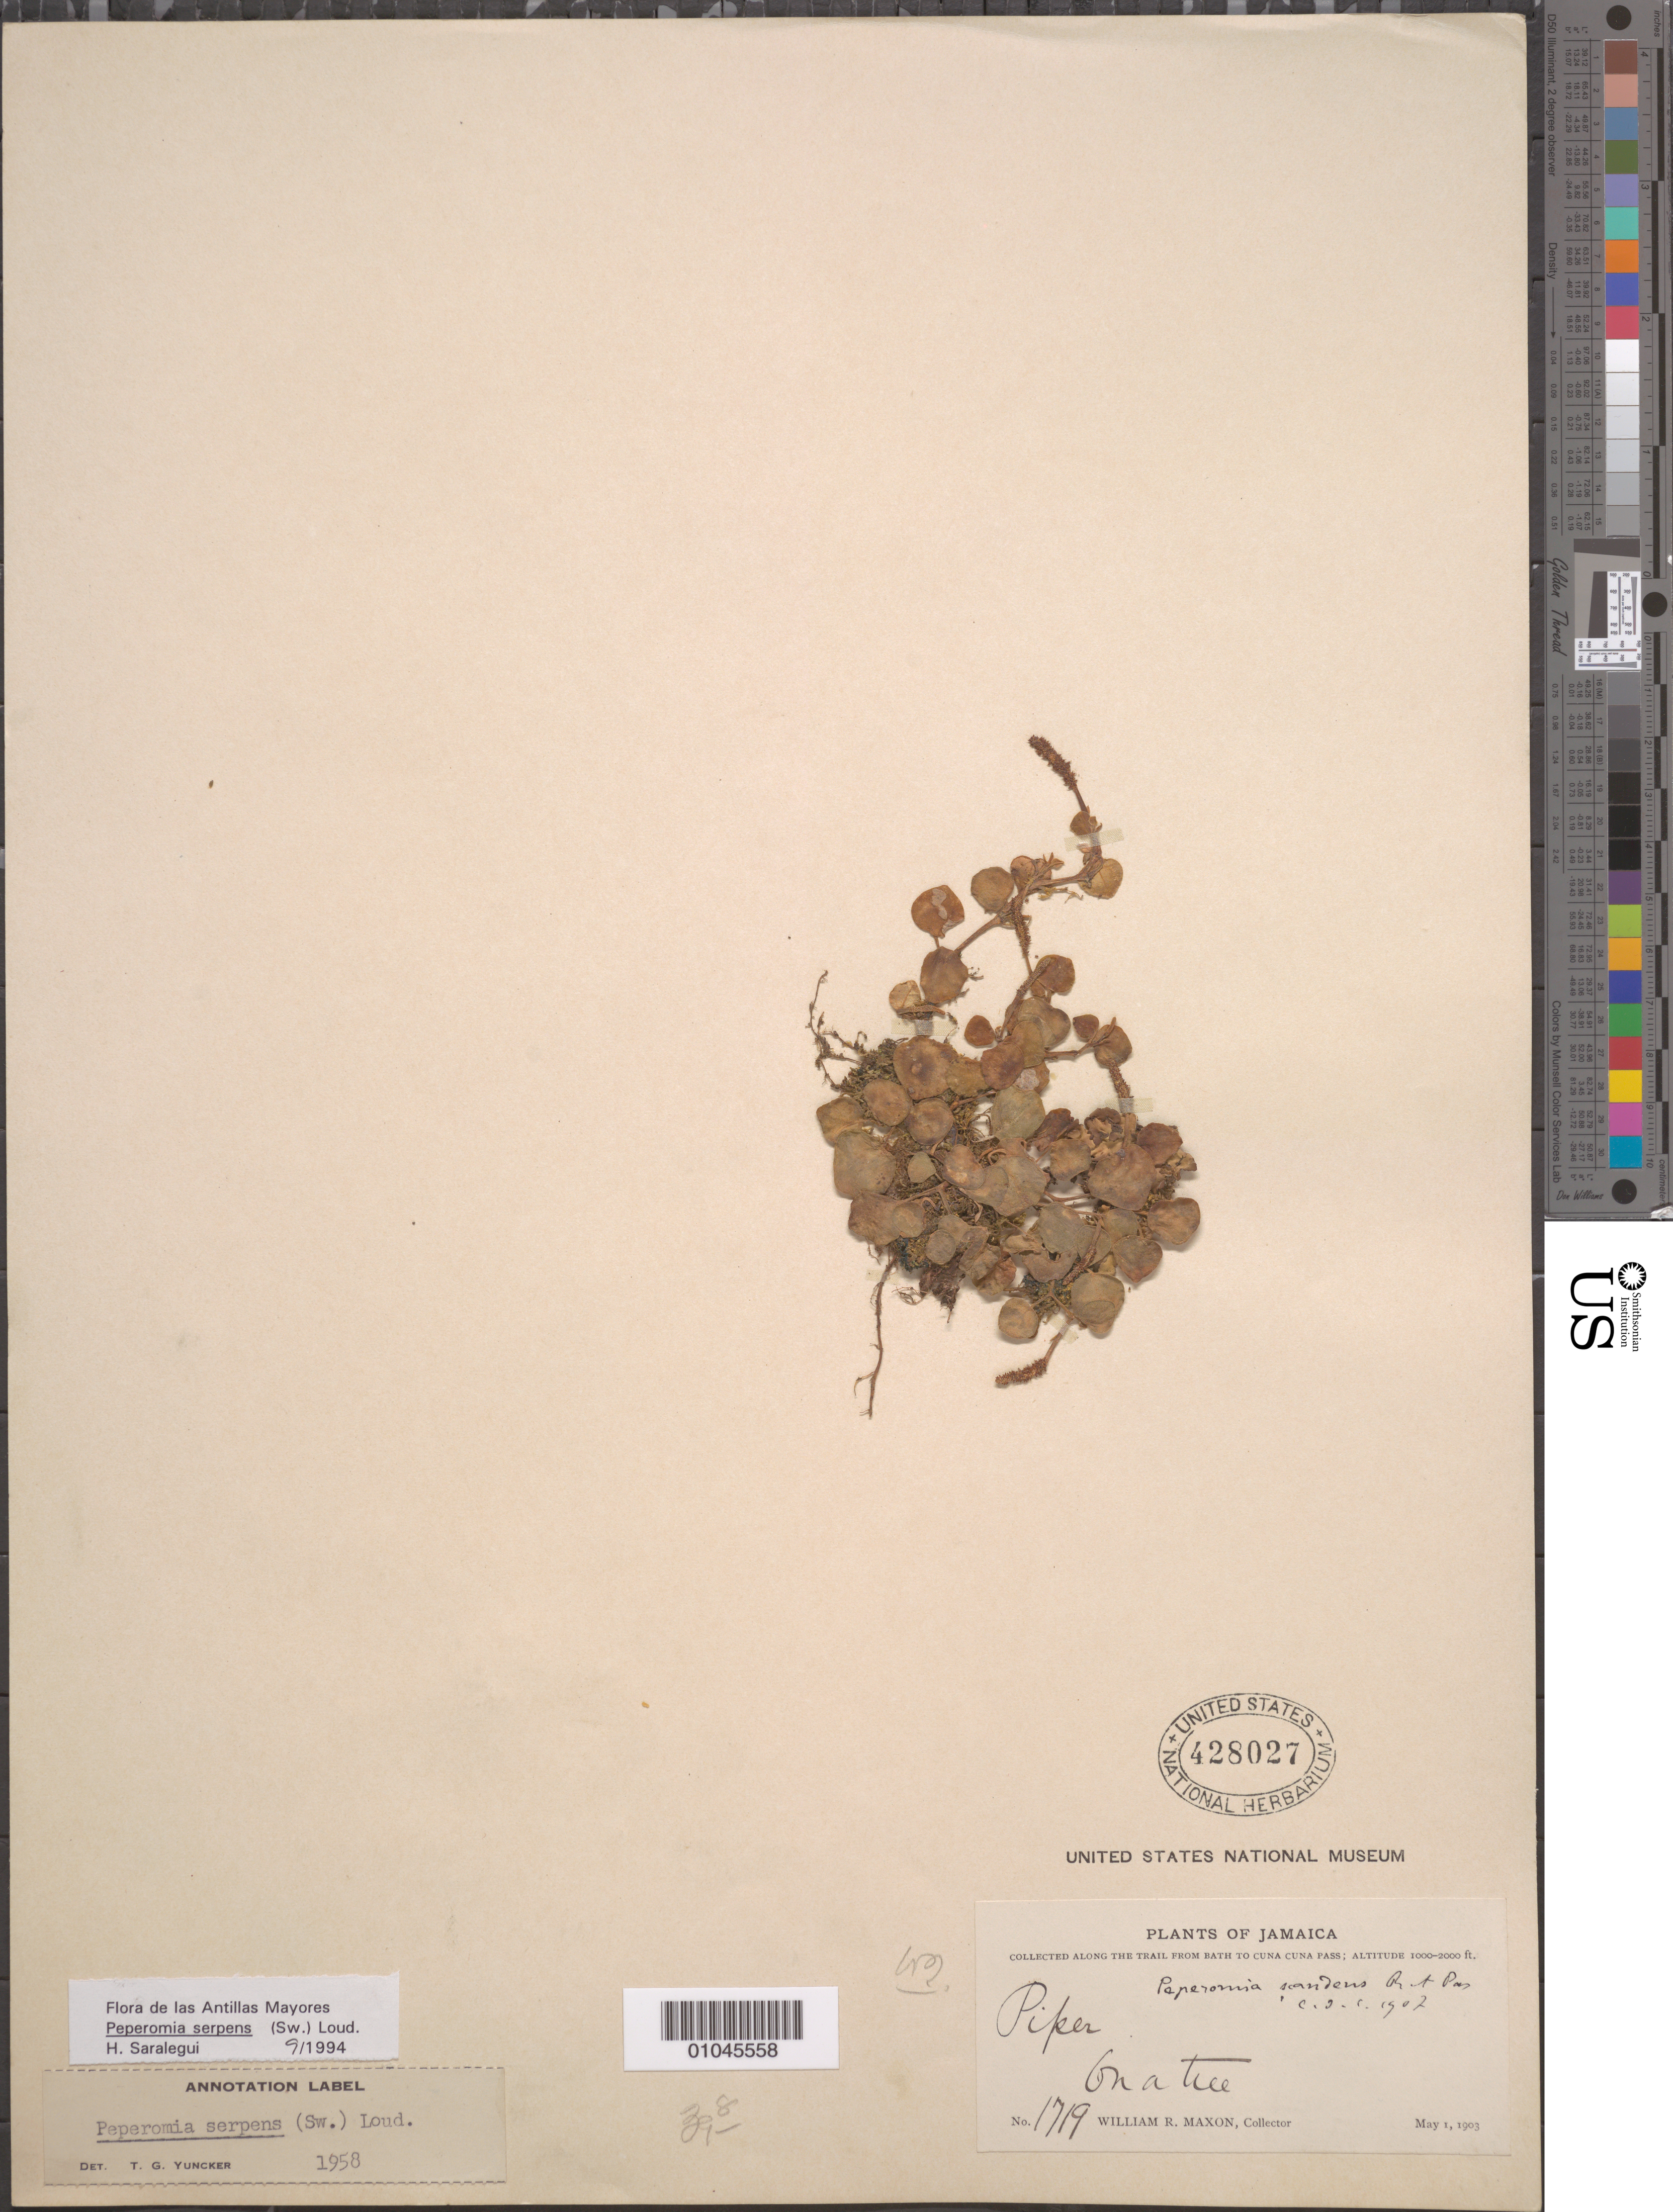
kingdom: Plantae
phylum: Tracheophyta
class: Magnoliopsida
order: Piperales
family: Piperaceae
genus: Peperomia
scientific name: Peperomia serpens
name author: (Sw.) Loudon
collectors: W. R. Maxon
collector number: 1719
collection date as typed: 01 May 1903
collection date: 1903-05-01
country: Jamaica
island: Jamaica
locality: Along trail from Bath to Cuna Cuna Pass on a tree.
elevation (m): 305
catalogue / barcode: US 428027